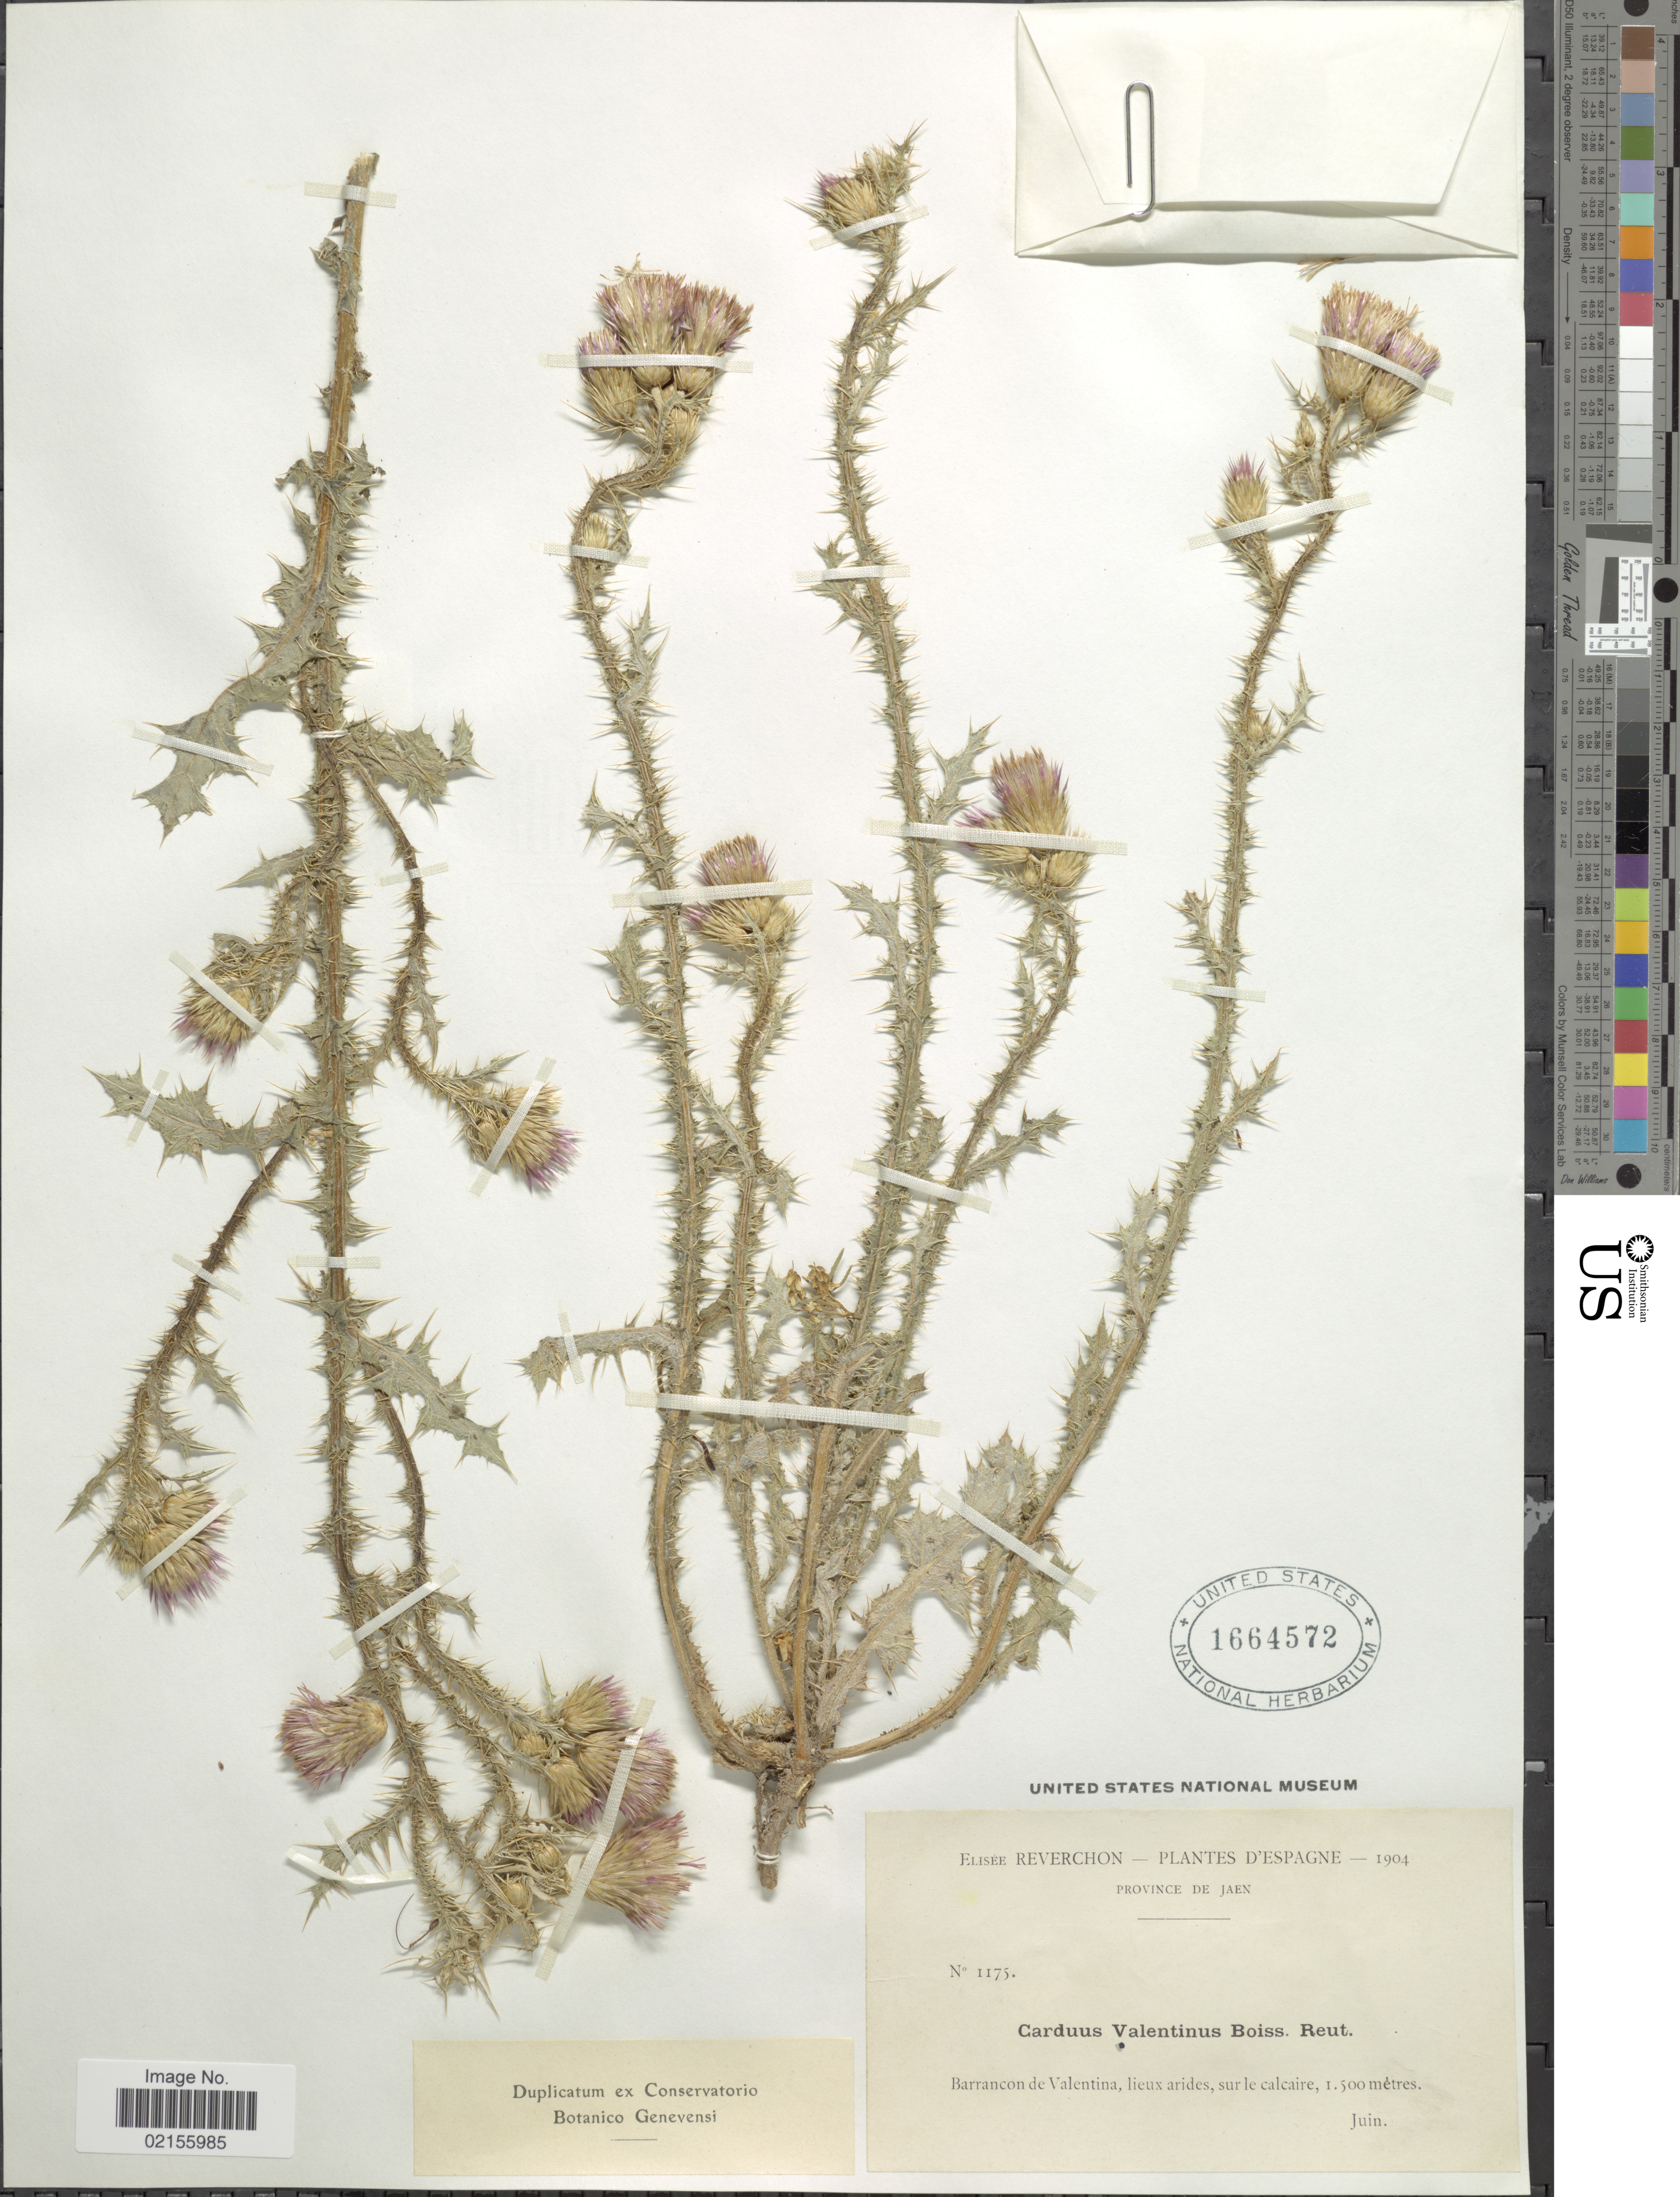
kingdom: Plantae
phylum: Tracheophyta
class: Magnoliopsida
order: Asterales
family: Asteraceae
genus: Carduus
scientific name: Carduus meonanthus subsp. valentinus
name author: (Boiss. & Reut.) Devesa & Talavera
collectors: E. Reverchon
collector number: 1175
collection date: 1904-06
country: Spain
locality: Province de Jaen, Barrancpn de Valentina, lieux arides, sur le calcaire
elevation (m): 1500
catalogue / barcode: US 1664572